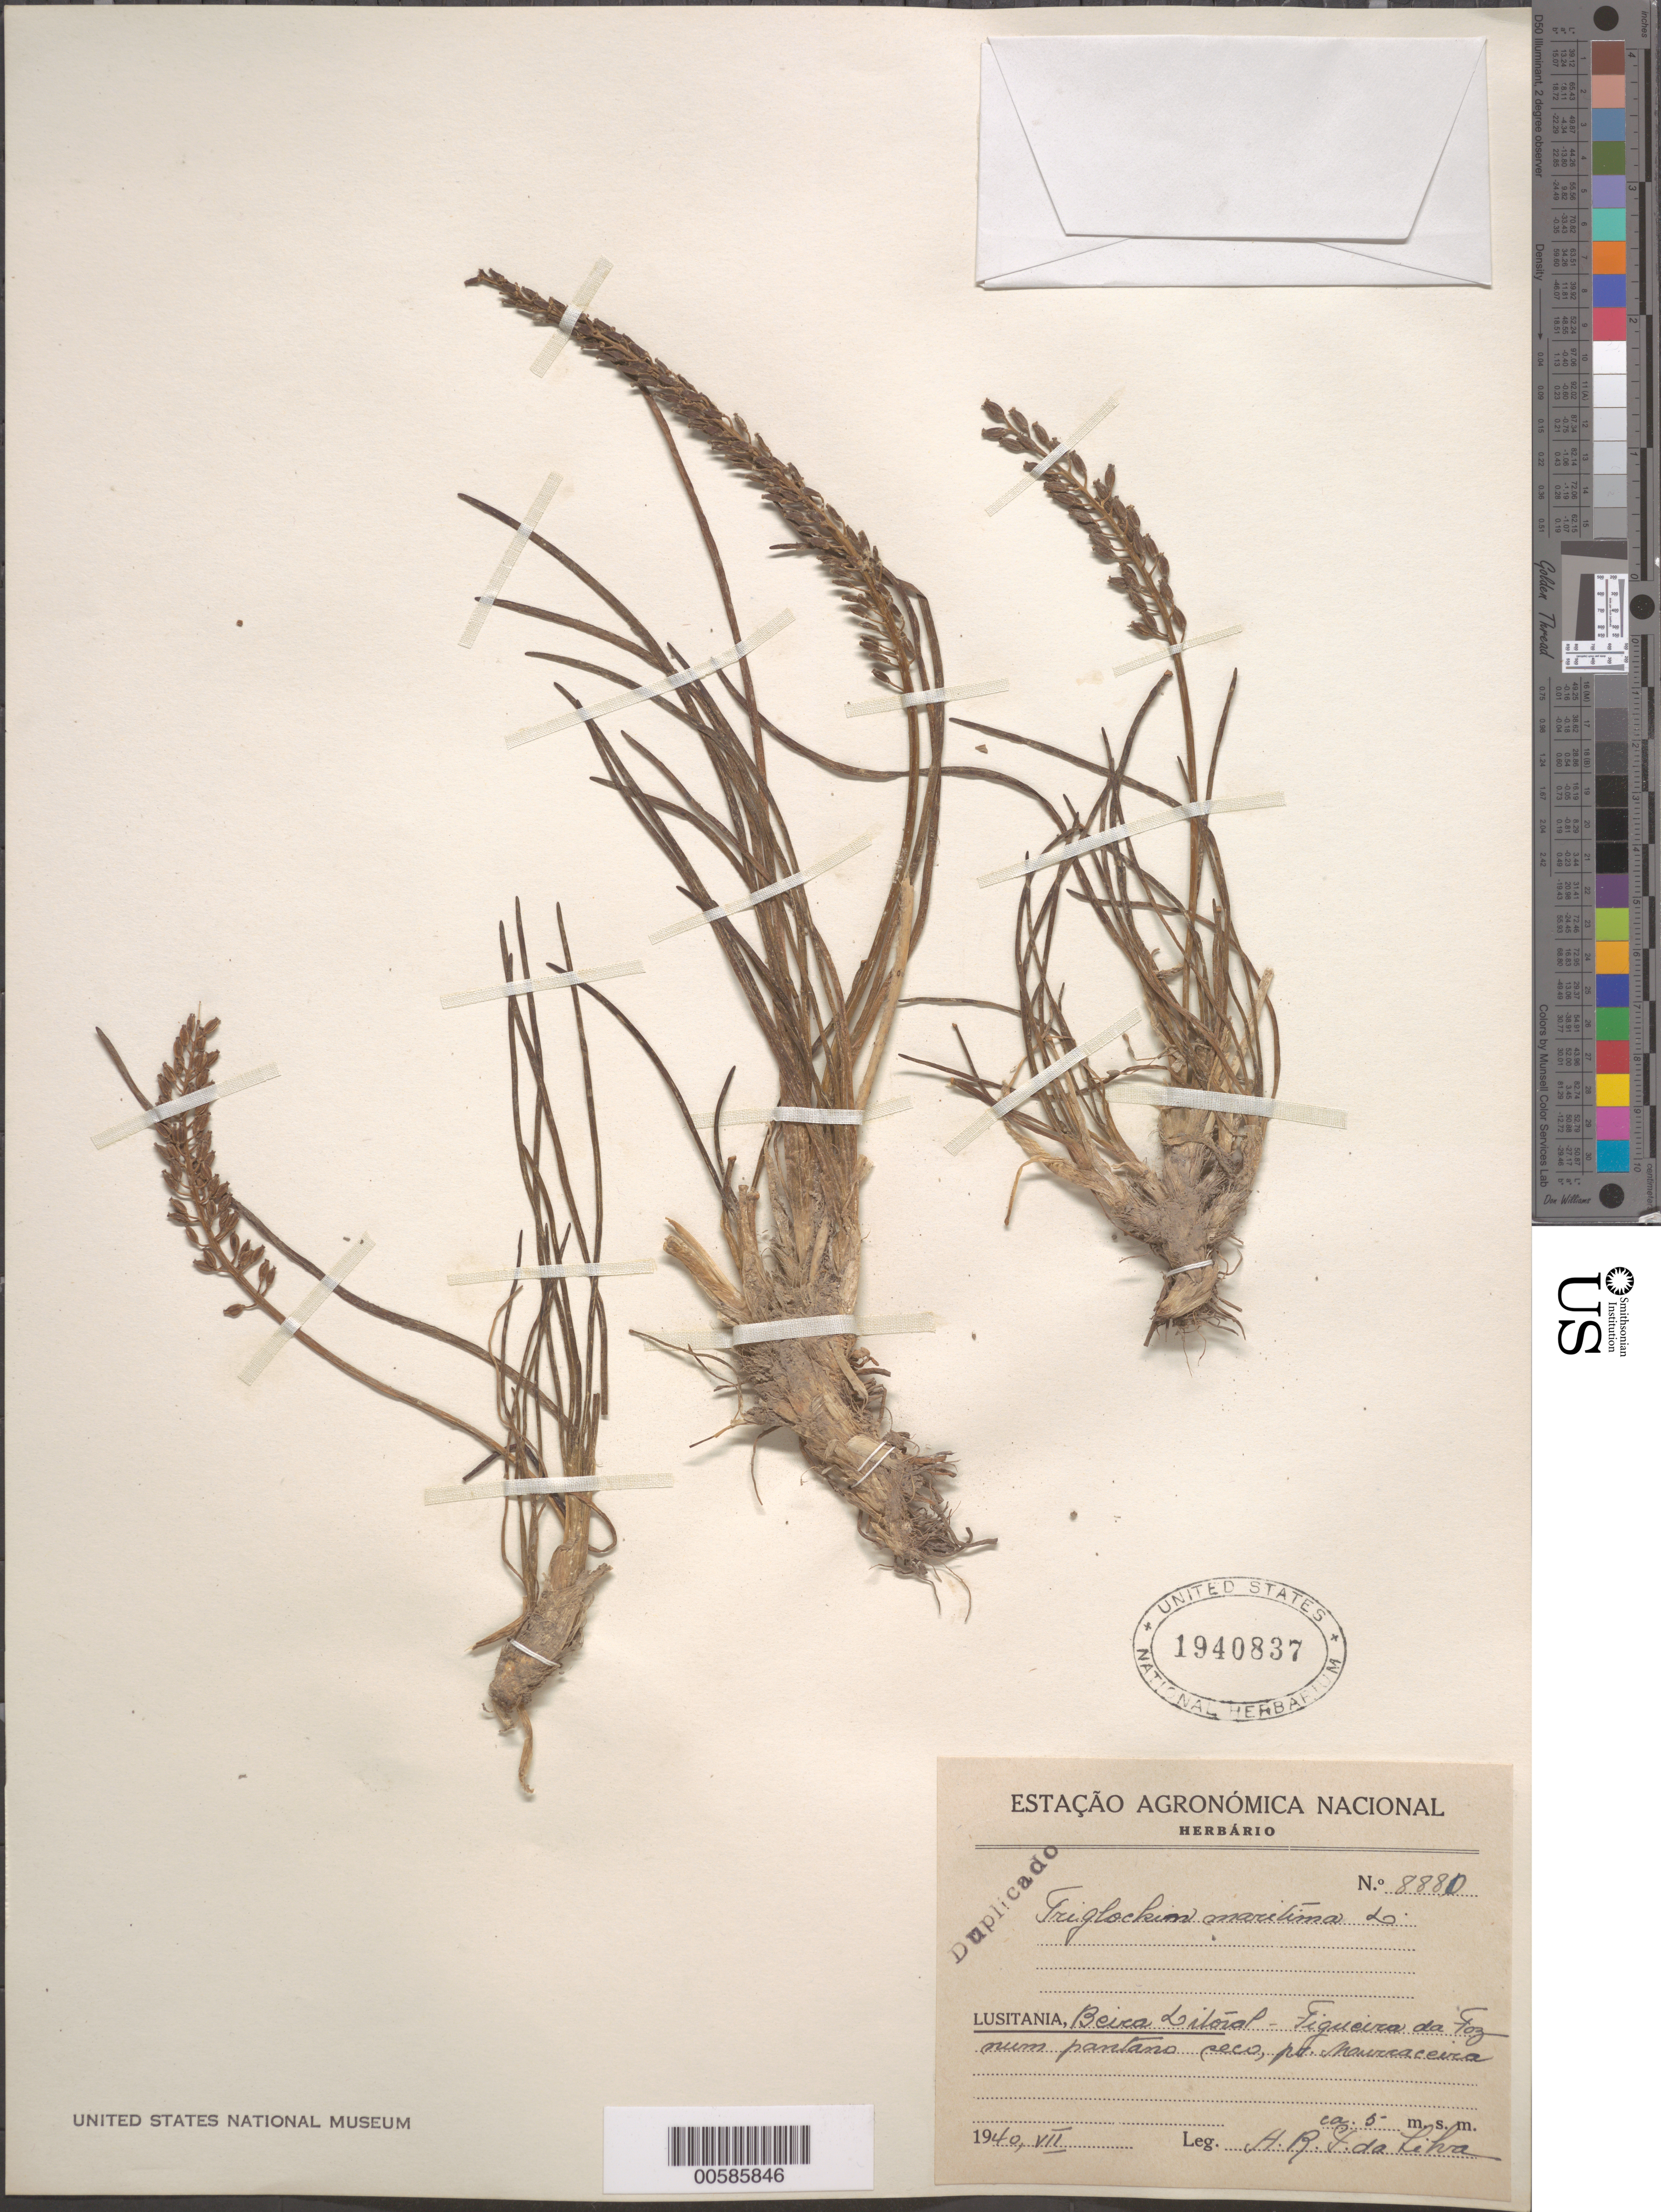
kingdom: Plantae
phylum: Tracheophyta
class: Liliopsida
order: Alismatales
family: Juncaginaceae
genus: Triglochin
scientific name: Triglochin maritima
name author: L.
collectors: A. da Liha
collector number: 8880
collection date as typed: Jul 1840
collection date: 1840-07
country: Portugal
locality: Lusitania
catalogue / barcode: US 1940837